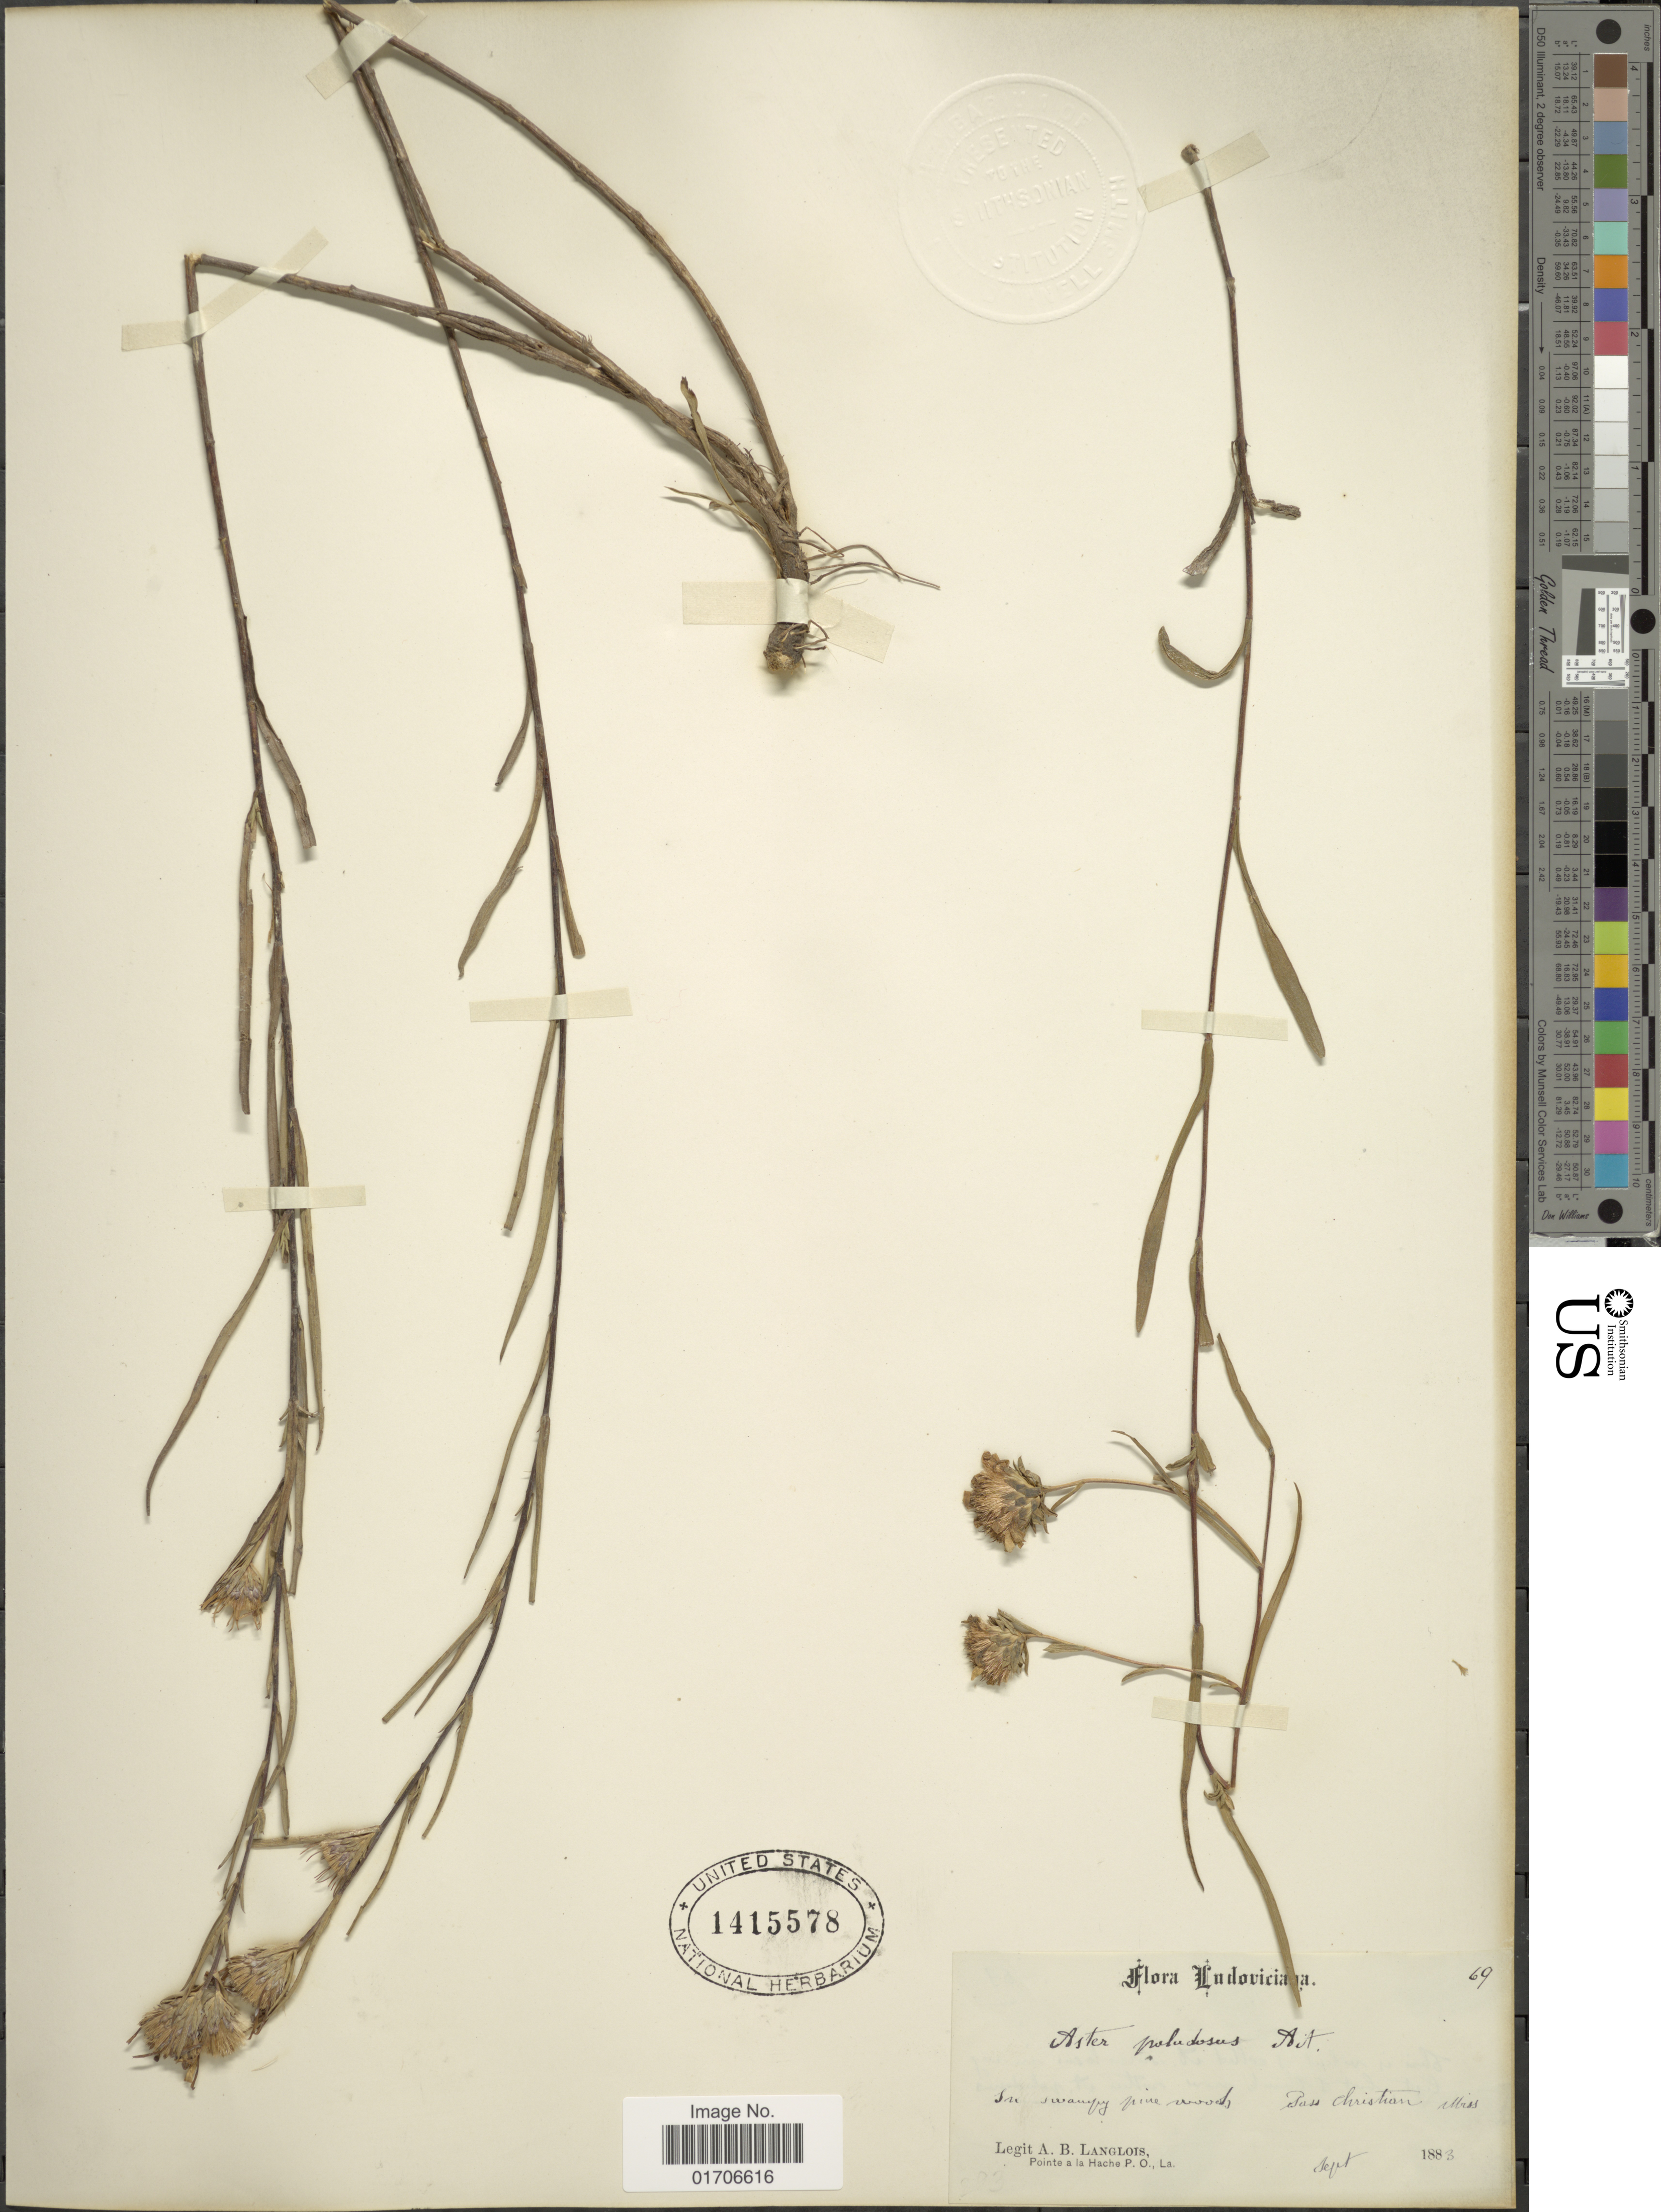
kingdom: Plantae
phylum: Tracheophyta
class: Magnoliopsida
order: Asterales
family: Asteraceae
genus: Eurybia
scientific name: Eurybia paludosa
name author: (Aiton) G.L. Nesom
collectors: A. Langlois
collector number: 69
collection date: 1883-09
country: United States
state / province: Mississippi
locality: Ludoviciana. In swampy pine woods. Pass Christian, Miss.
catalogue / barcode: US 1415578